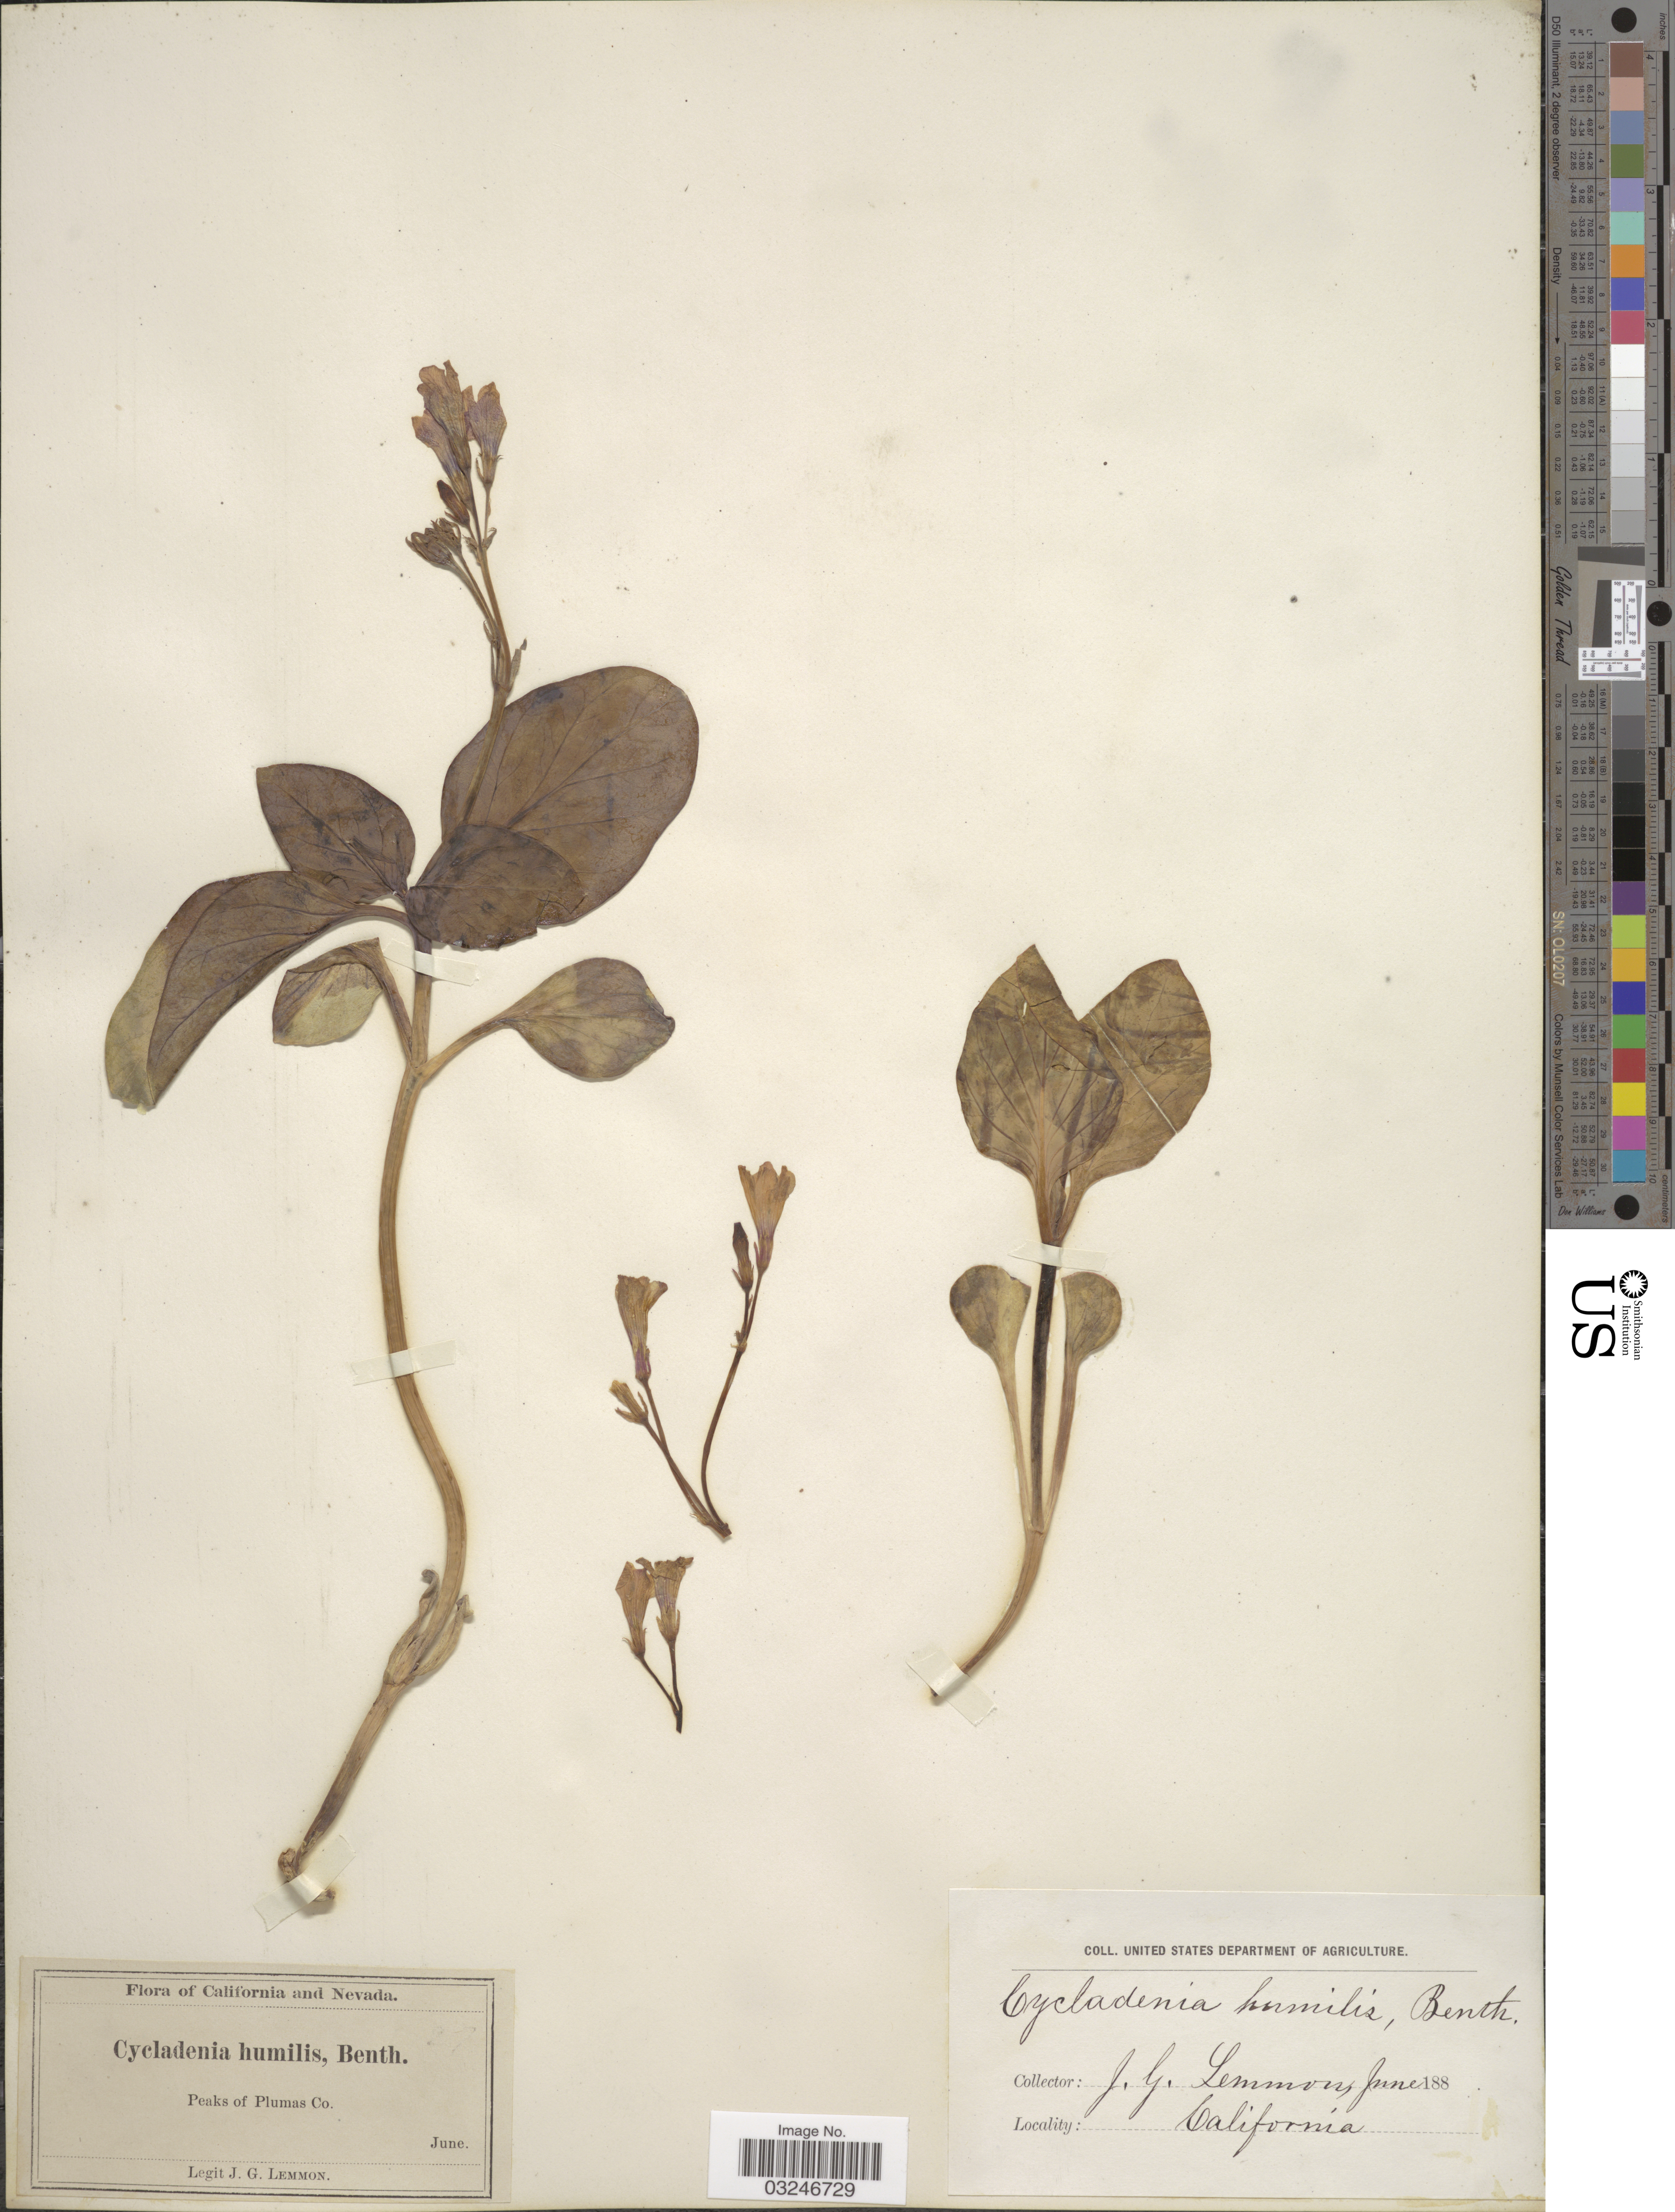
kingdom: Plantae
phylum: Tracheophyta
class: Magnoliopsida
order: Gentianales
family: Apocynaceae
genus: Cycladenia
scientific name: Cycladenia humilis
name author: Benth.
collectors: J. Lemmon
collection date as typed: June 188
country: United States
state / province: California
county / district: Plumas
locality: Peaks of Plumas Co.